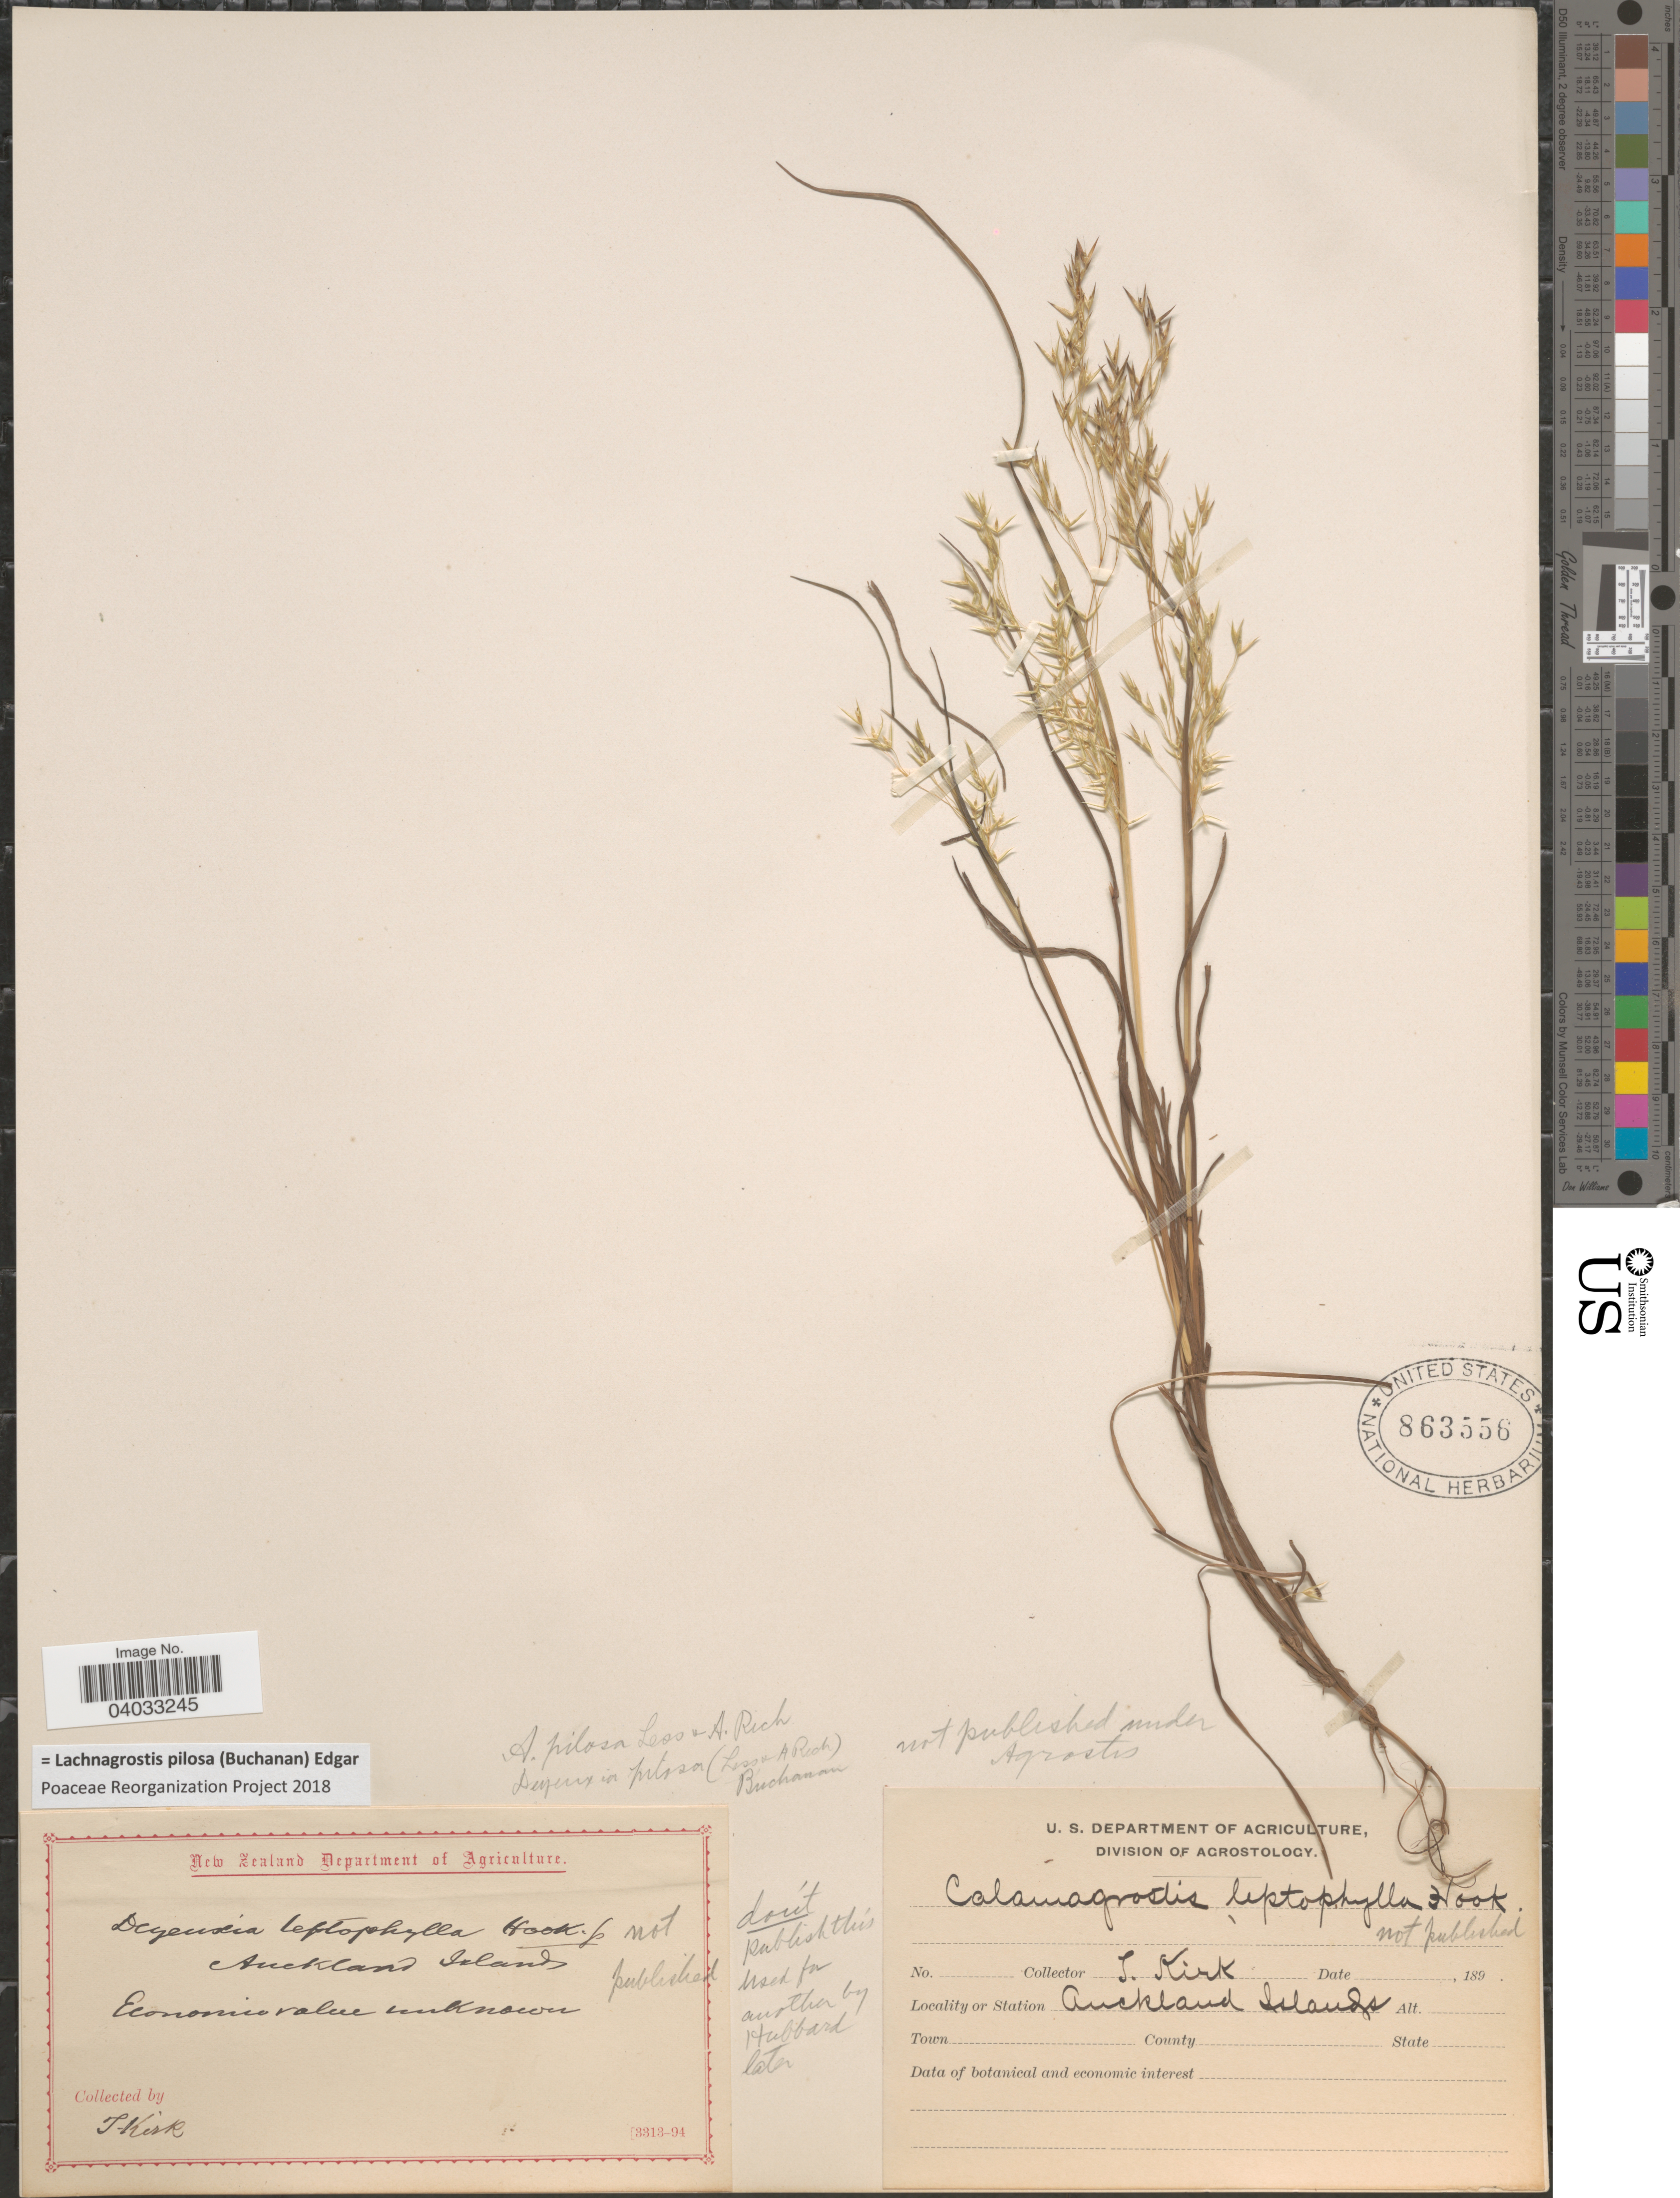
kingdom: Plantae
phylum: Tracheophyta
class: Liliopsida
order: Poales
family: Poaceae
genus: Lachnagrostis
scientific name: Lachnagrostis pilosa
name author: (Buchanan) Edgar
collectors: T. Kirk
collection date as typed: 189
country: New Zealand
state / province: Auckland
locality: Auckland Islands.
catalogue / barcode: US 863556